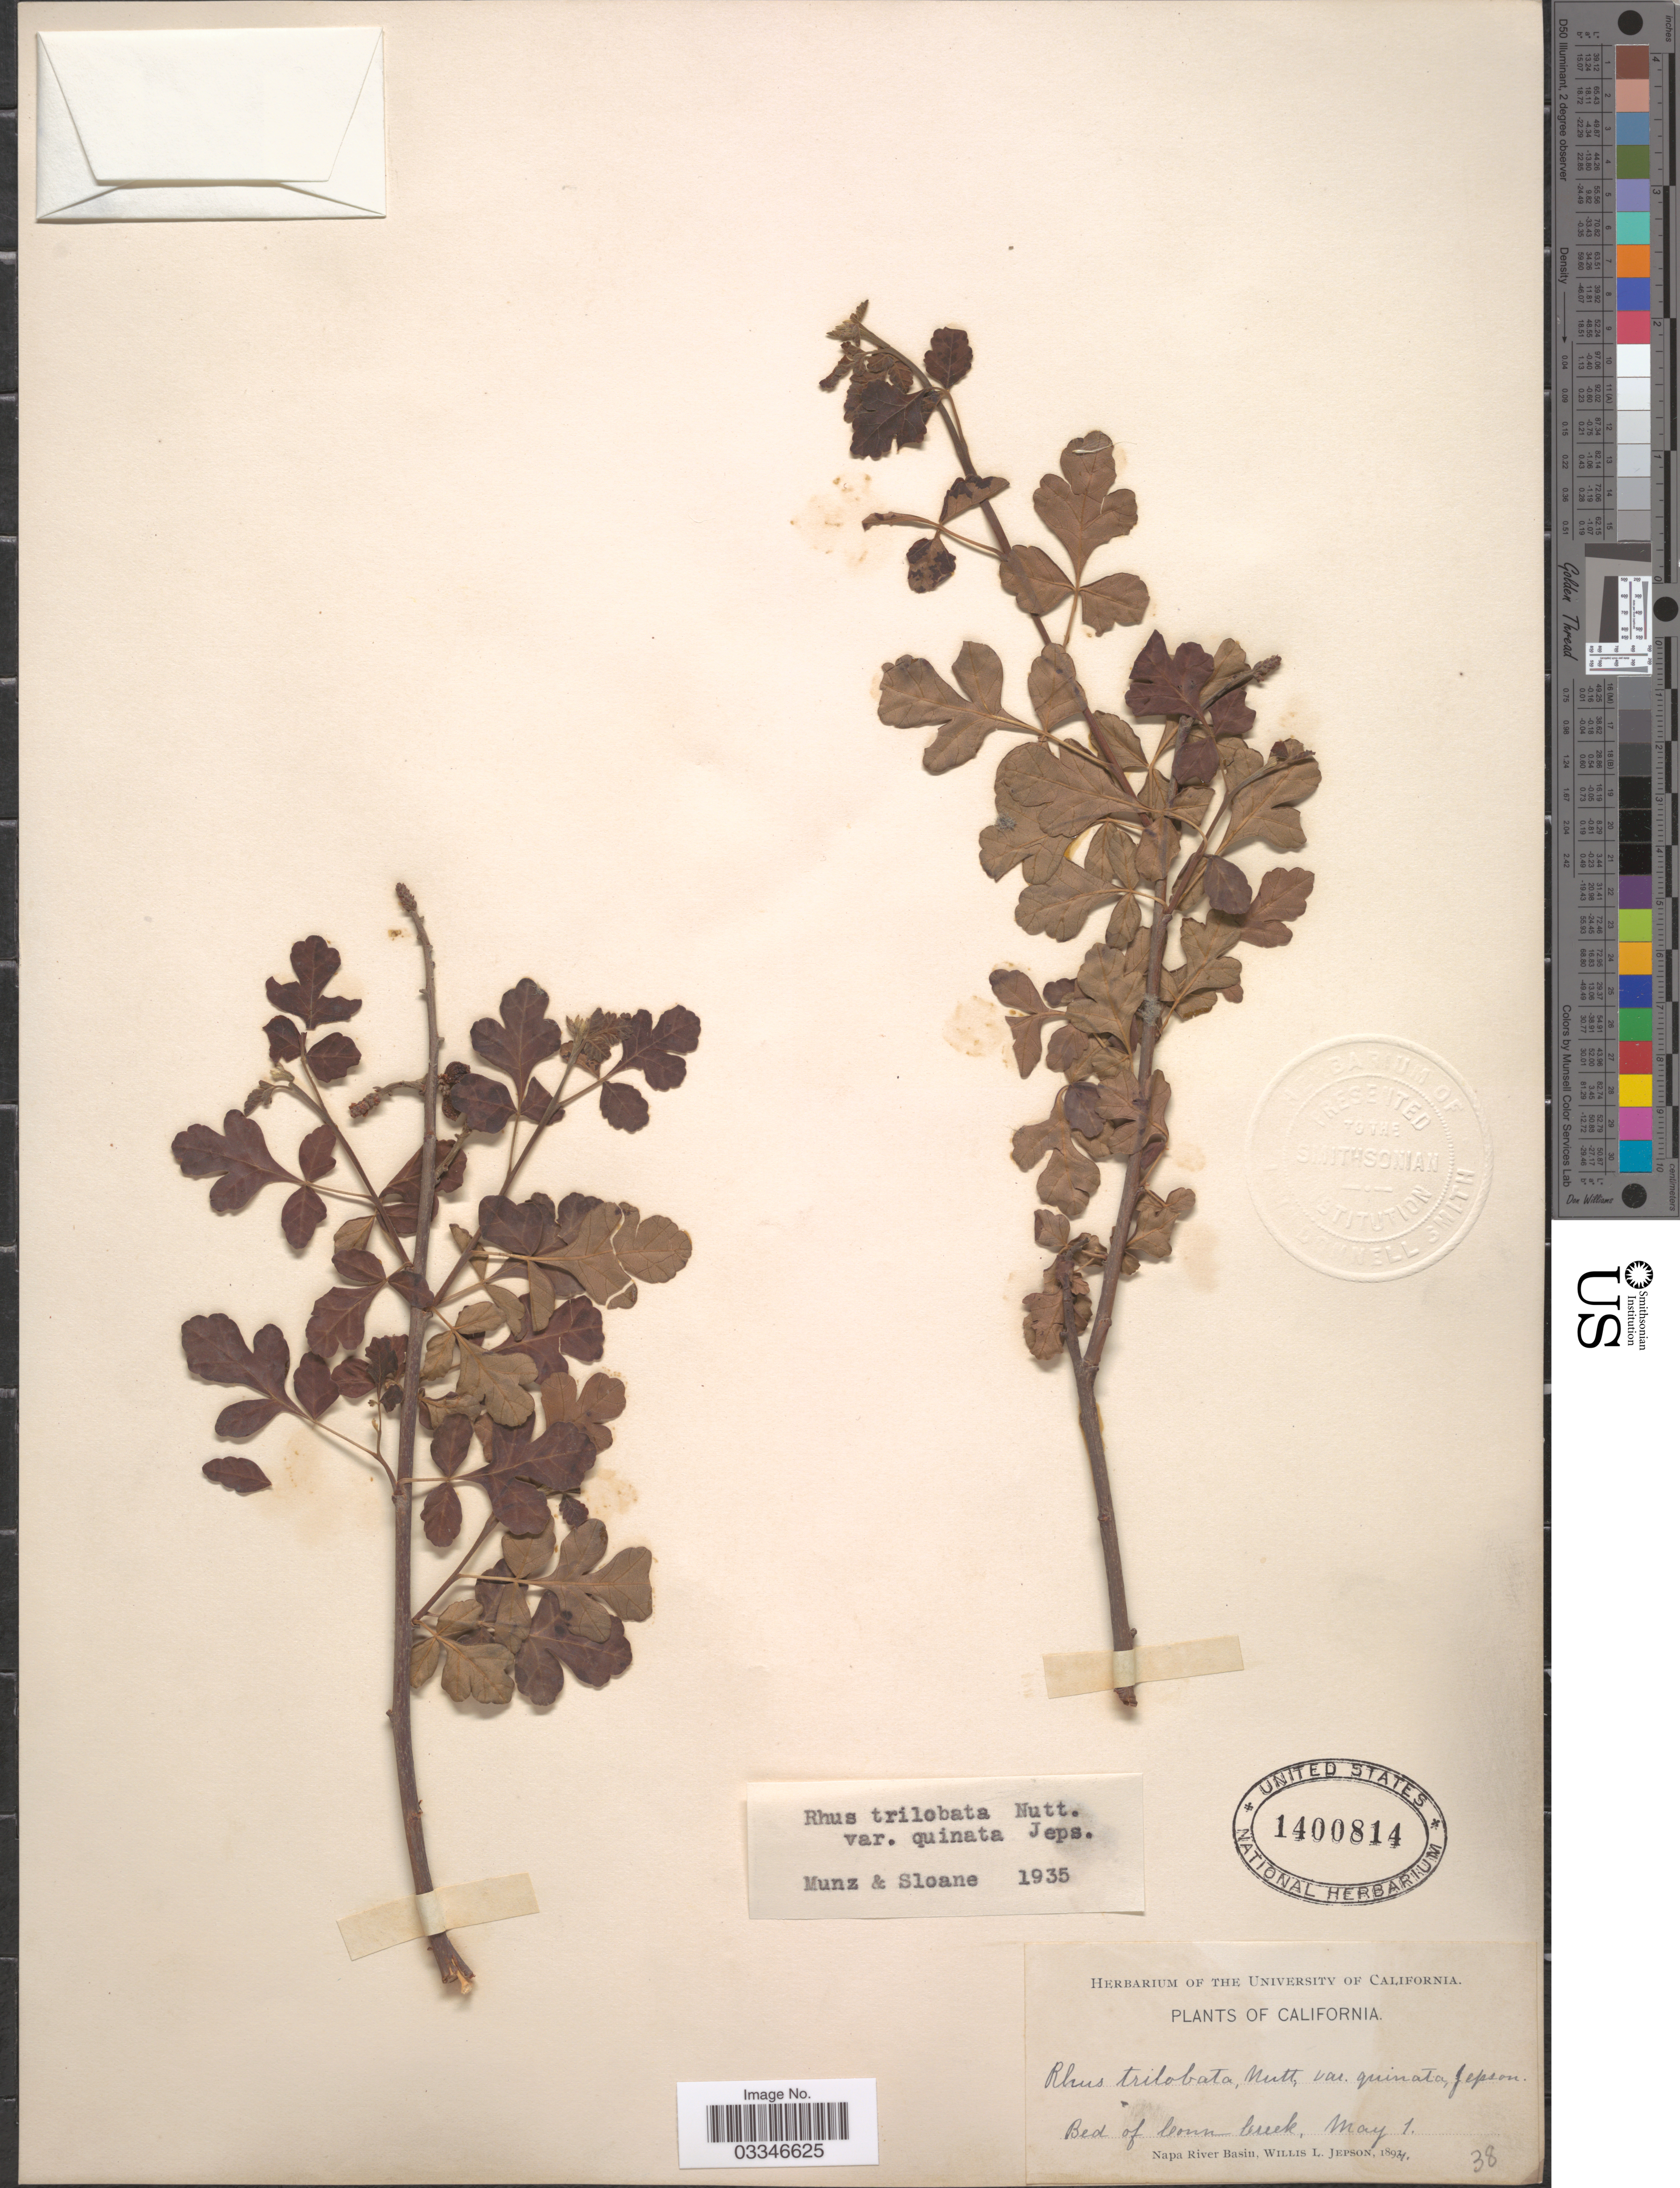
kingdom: Plantae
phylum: Tracheophyta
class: Magnoliopsida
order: Sapindales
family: Anacardiaceae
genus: Rhus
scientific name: Rhus trilobata var. quinata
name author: Jeps.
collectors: W. L. Jepson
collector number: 38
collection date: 1894-05-01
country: United States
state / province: California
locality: Bed of Conn Creek, Napa River Basin.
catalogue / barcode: US 1400814